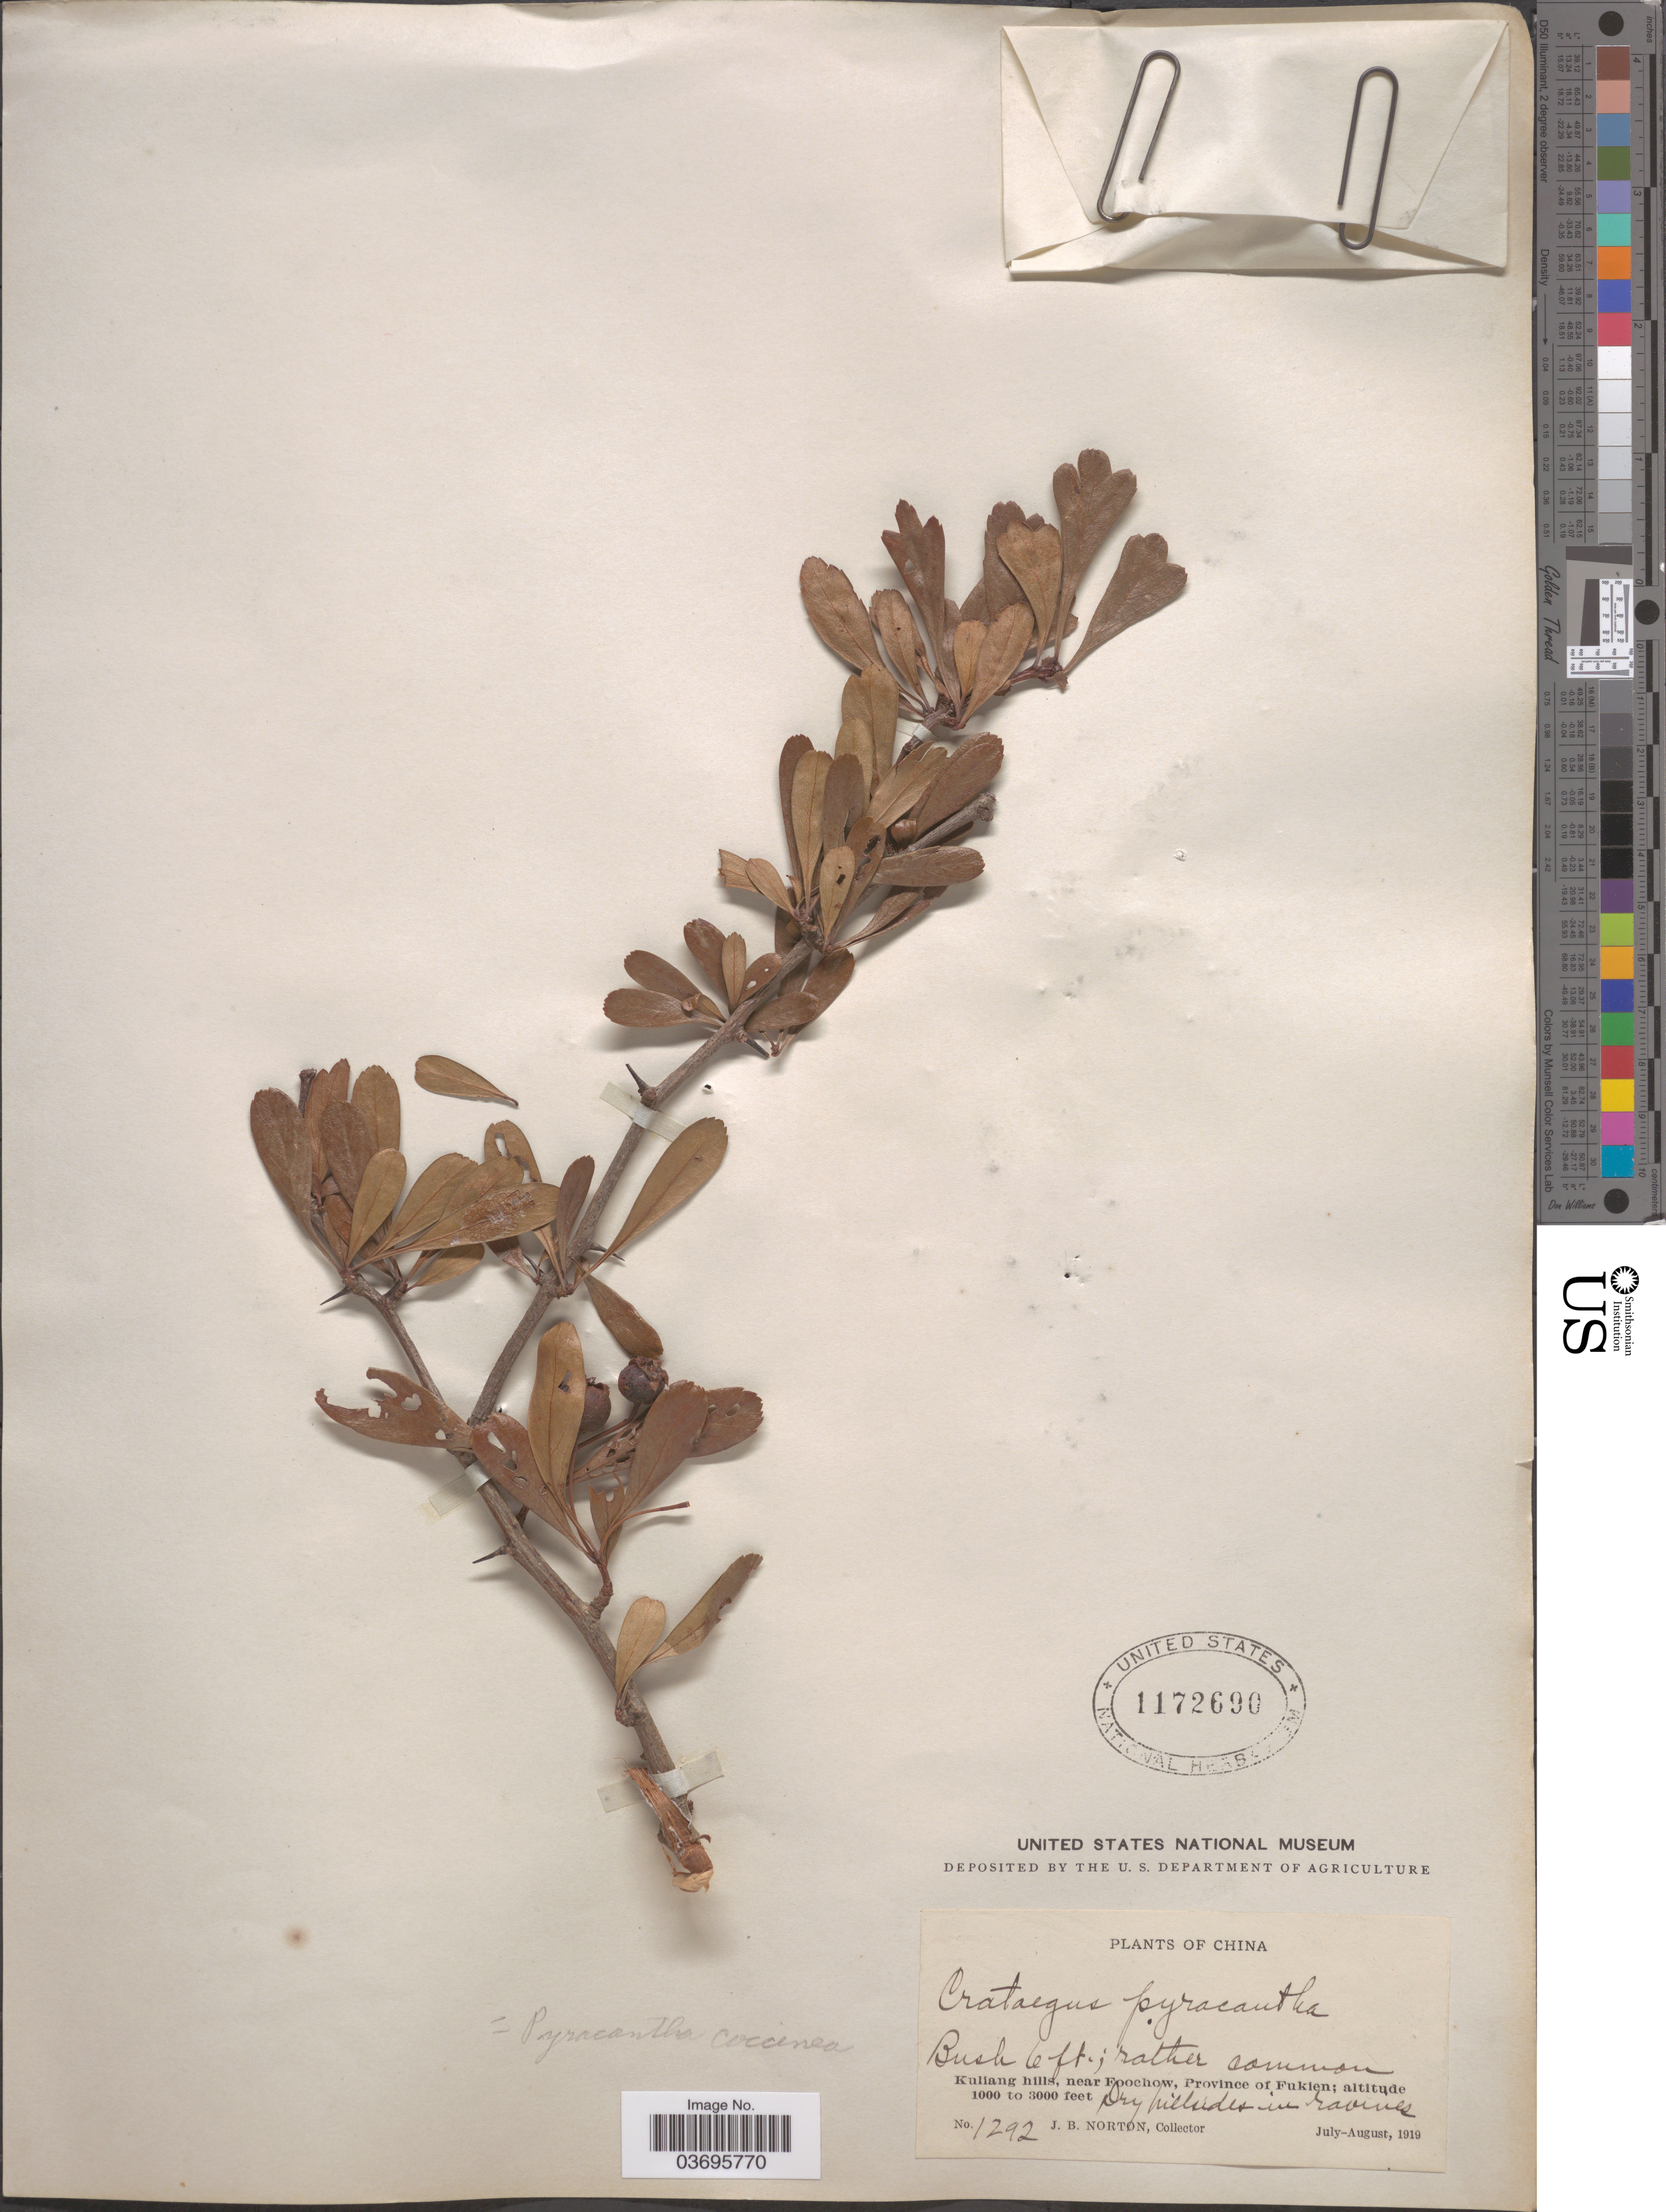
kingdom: Plantae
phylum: Tracheophyta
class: Magnoliopsida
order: Rosales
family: Rosaceae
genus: Pyracantha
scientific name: Pyracantha coccinea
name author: M. Roem.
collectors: J. B. Norton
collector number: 1292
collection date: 1919-07/1919-08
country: China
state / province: Fujian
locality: Kuliang hills, near Foochow, Province of Fukien.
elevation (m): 305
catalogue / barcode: US 1172690